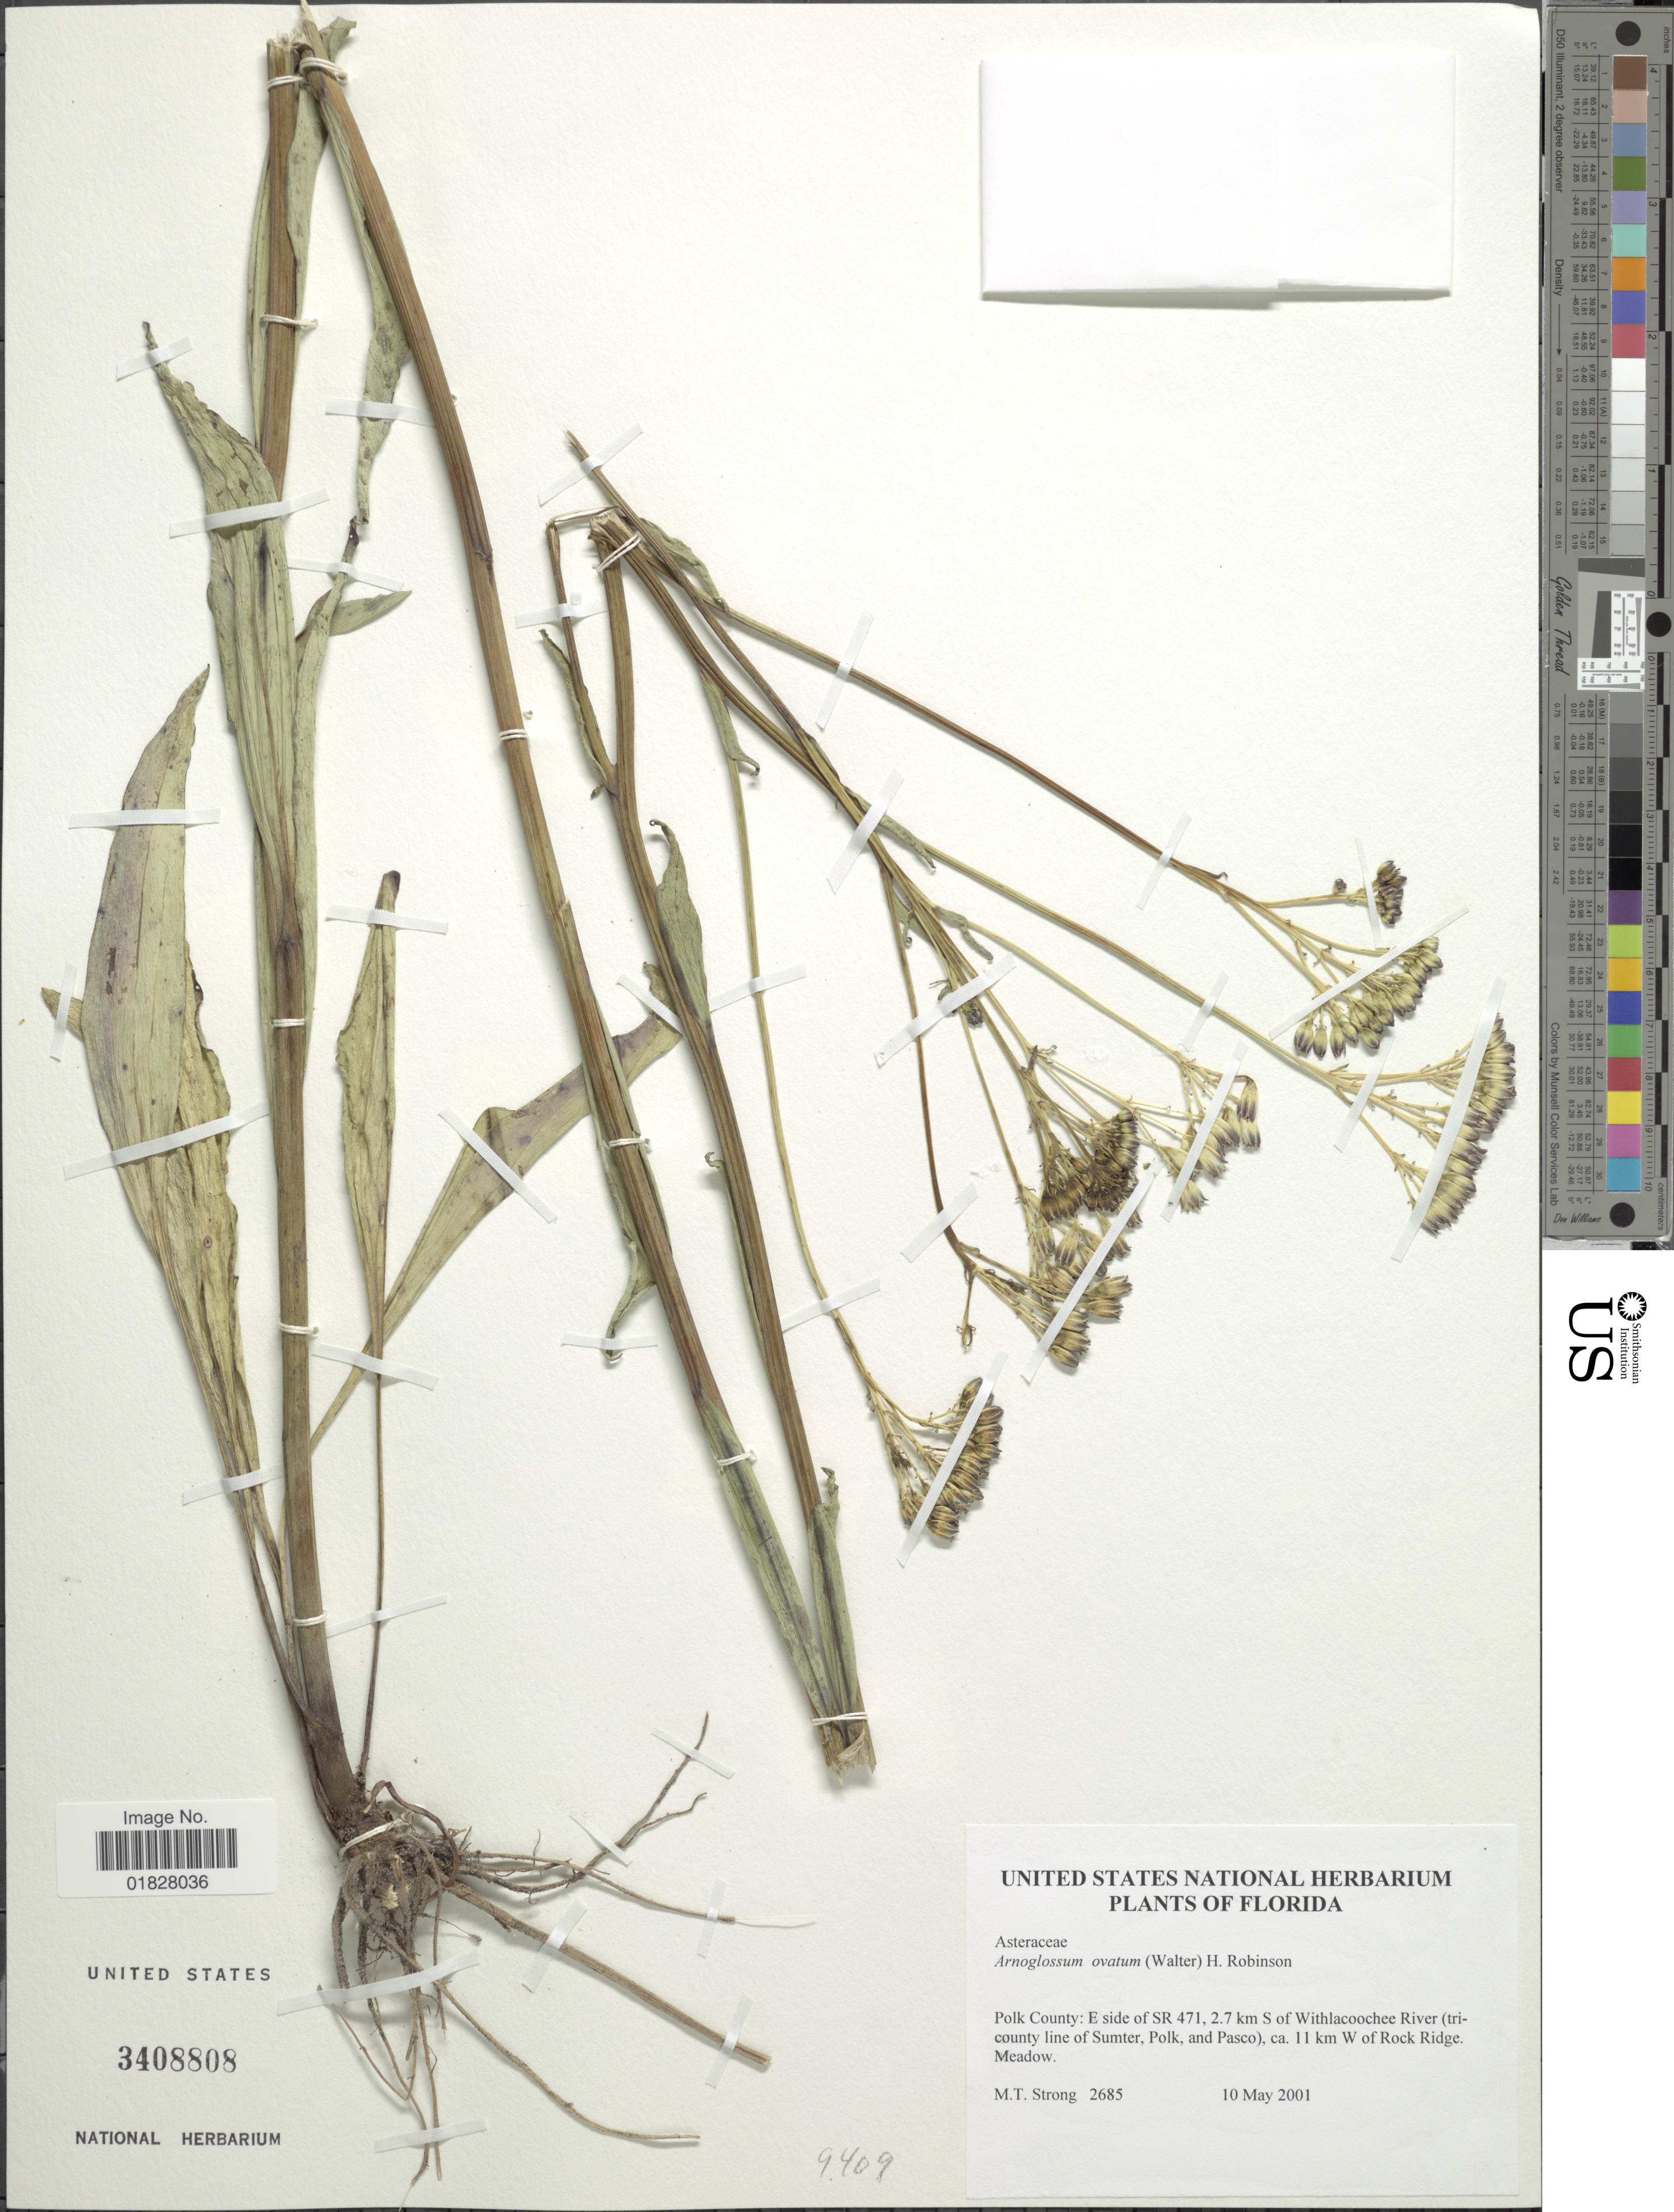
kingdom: Plantae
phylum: Tracheophyta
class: Magnoliopsida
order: Asterales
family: Asteraceae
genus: Arnoglossum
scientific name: Arnoglossum ovatum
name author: (Walter) H. Rob.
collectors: M. T. Strong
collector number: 2685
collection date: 2001-05-10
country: United States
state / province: Florida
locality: Polk County: E side of SR 471, 2.7 km S of Withlacoochee River (tri-county line of Sumter, Polk, and Pasco), ca. 11 km W of Rock Ridge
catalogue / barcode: US 3408808